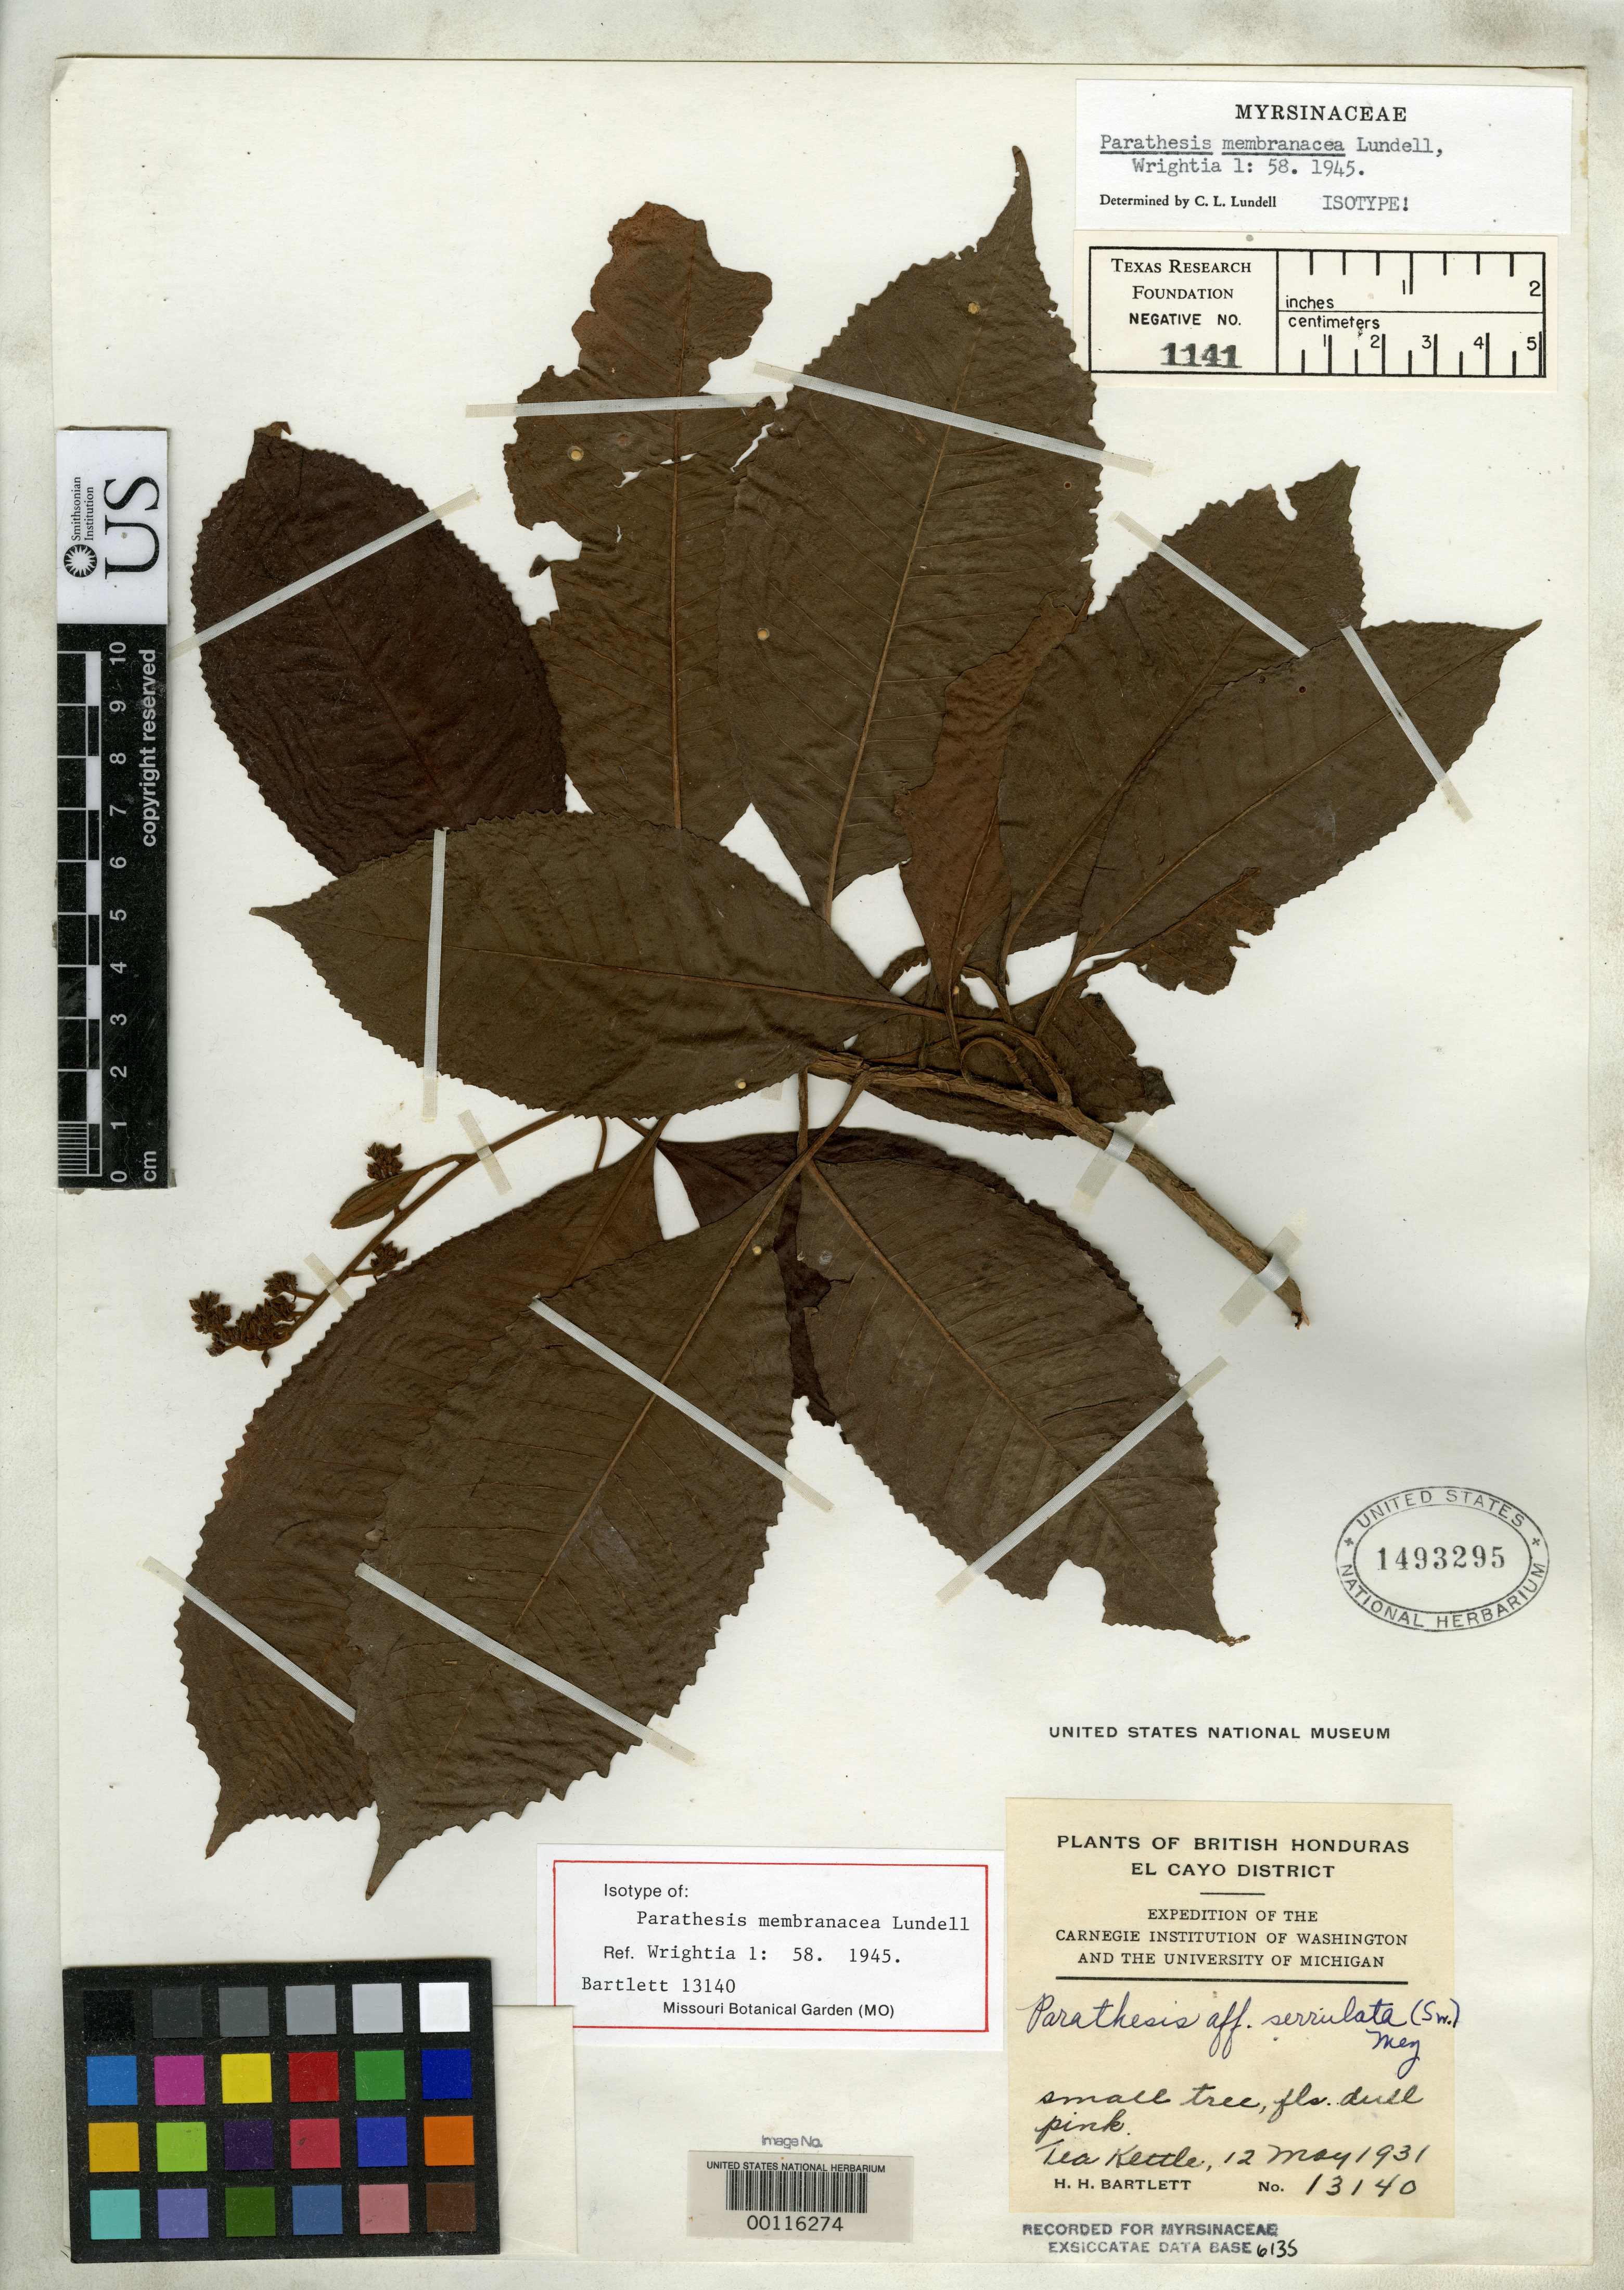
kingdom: Plantae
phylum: Tracheophyta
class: Magnoliopsida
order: Ericales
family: Primulaceae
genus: Parathesis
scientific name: Parathesis membranacea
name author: Lundell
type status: Isotype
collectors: H. H. Bartlett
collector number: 13140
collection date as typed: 12 May 1931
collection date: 1931-05-12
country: Belize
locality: Tea Kettle.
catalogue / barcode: US 1493295